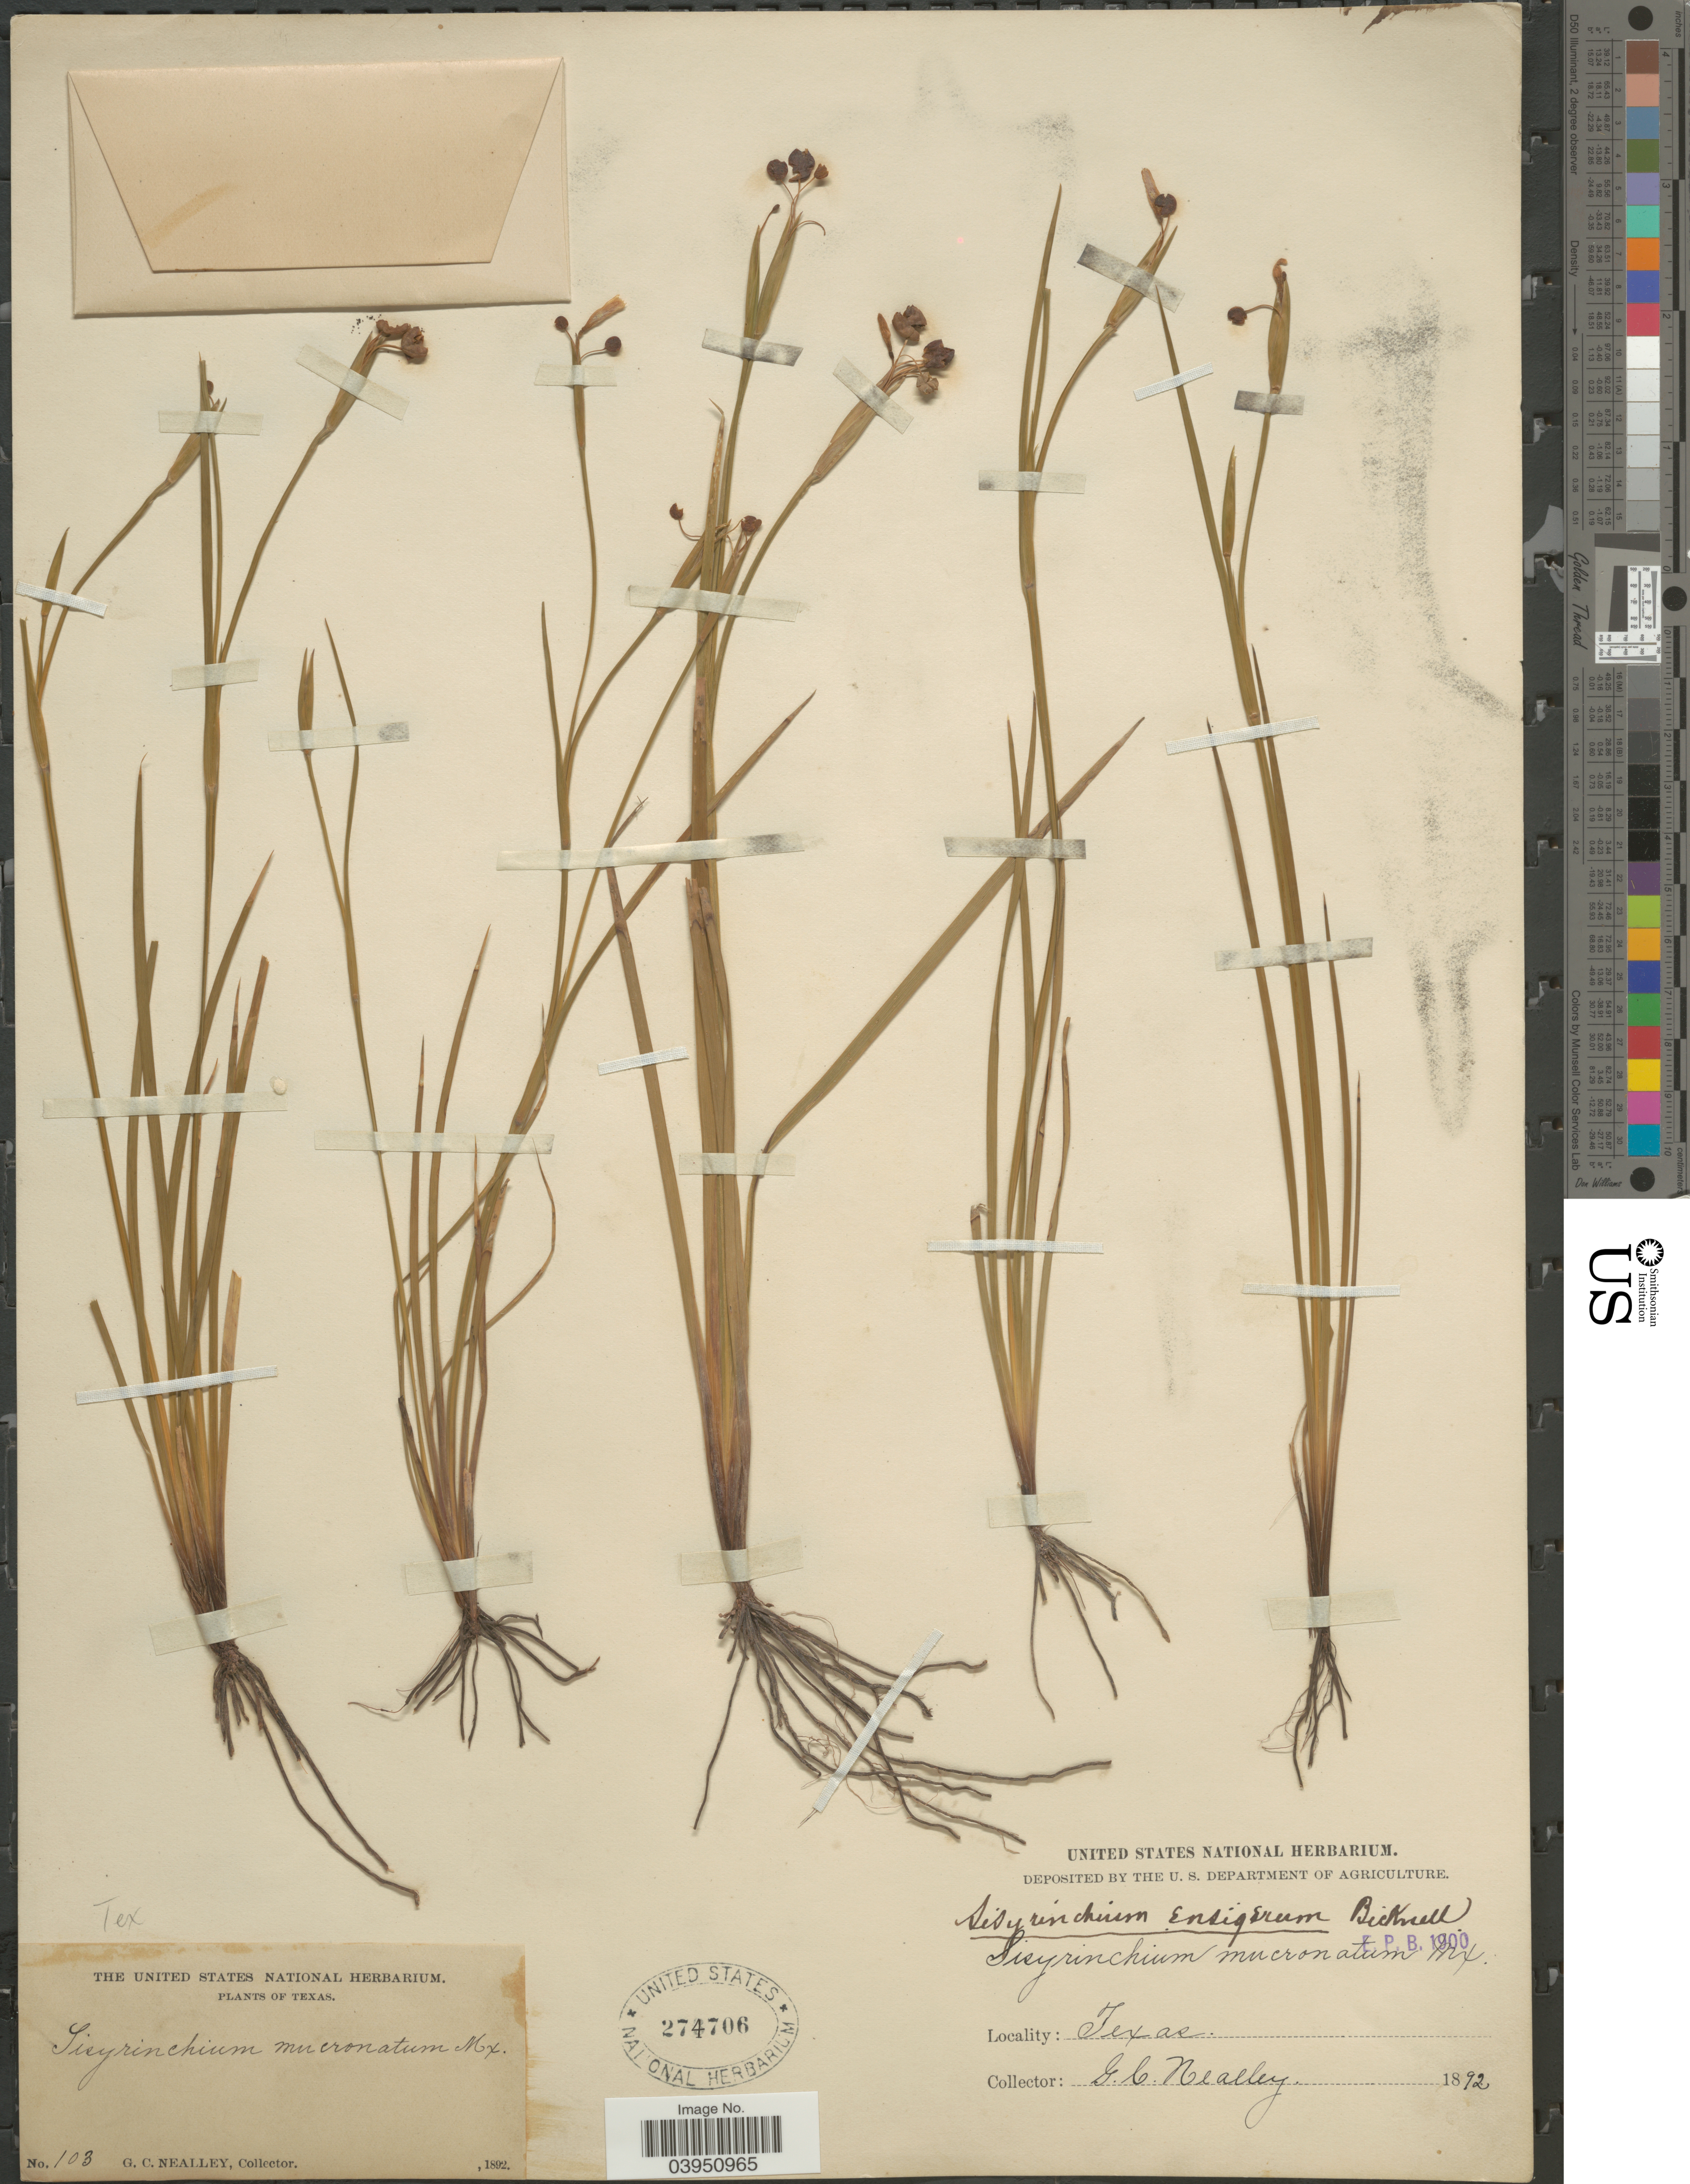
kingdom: Plantae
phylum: Tracheophyta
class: Liliopsida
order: Asparagales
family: Iridaceae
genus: Sisyrinchium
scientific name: Sisyrinchium ensigerum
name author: E.P. Bicknell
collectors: G. C. Nealley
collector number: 103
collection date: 1892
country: United States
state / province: Texas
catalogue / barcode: US 274706